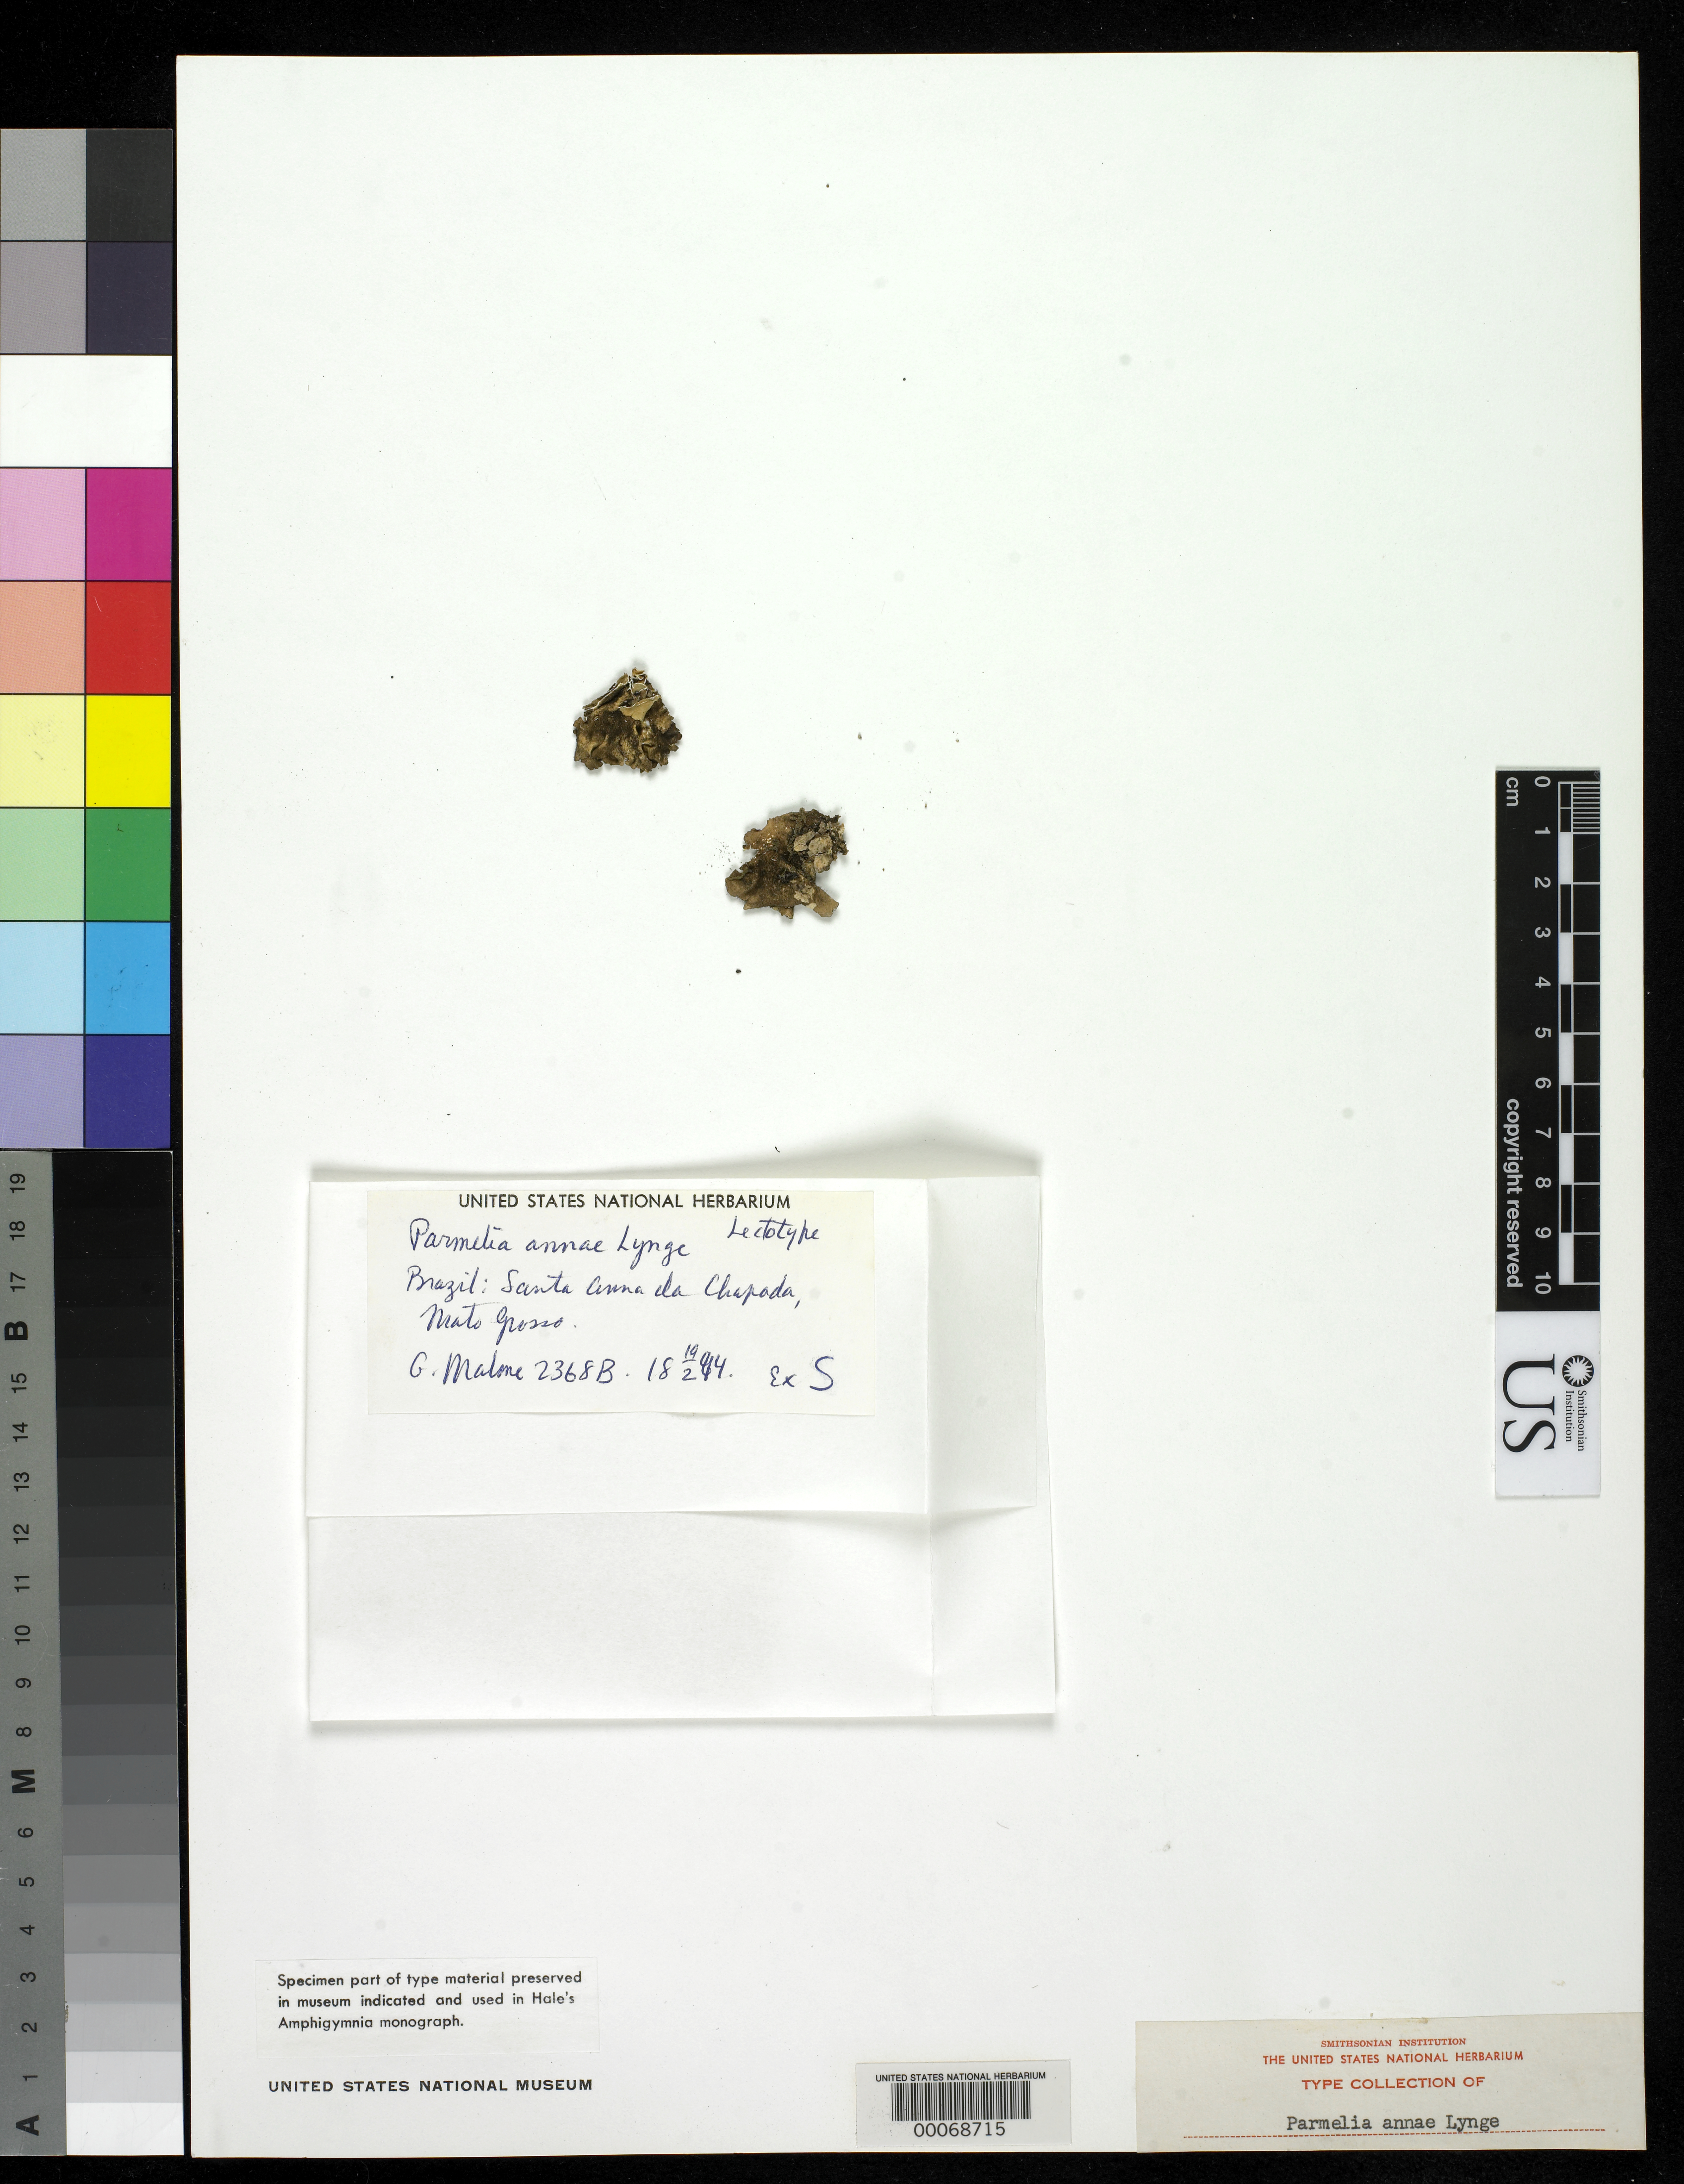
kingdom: Fungi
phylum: Ascomycota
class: Lecanoromycetes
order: Lecanorales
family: Parmeliaceae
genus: Parmelia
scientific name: Parmelia annae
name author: Lynge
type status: Syntype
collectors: G. O. A. Malme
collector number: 2368 b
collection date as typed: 19 Feb 1894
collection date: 1894-02-19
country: Brazil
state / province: Mato Grosso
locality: Santa Anna da Chapada.